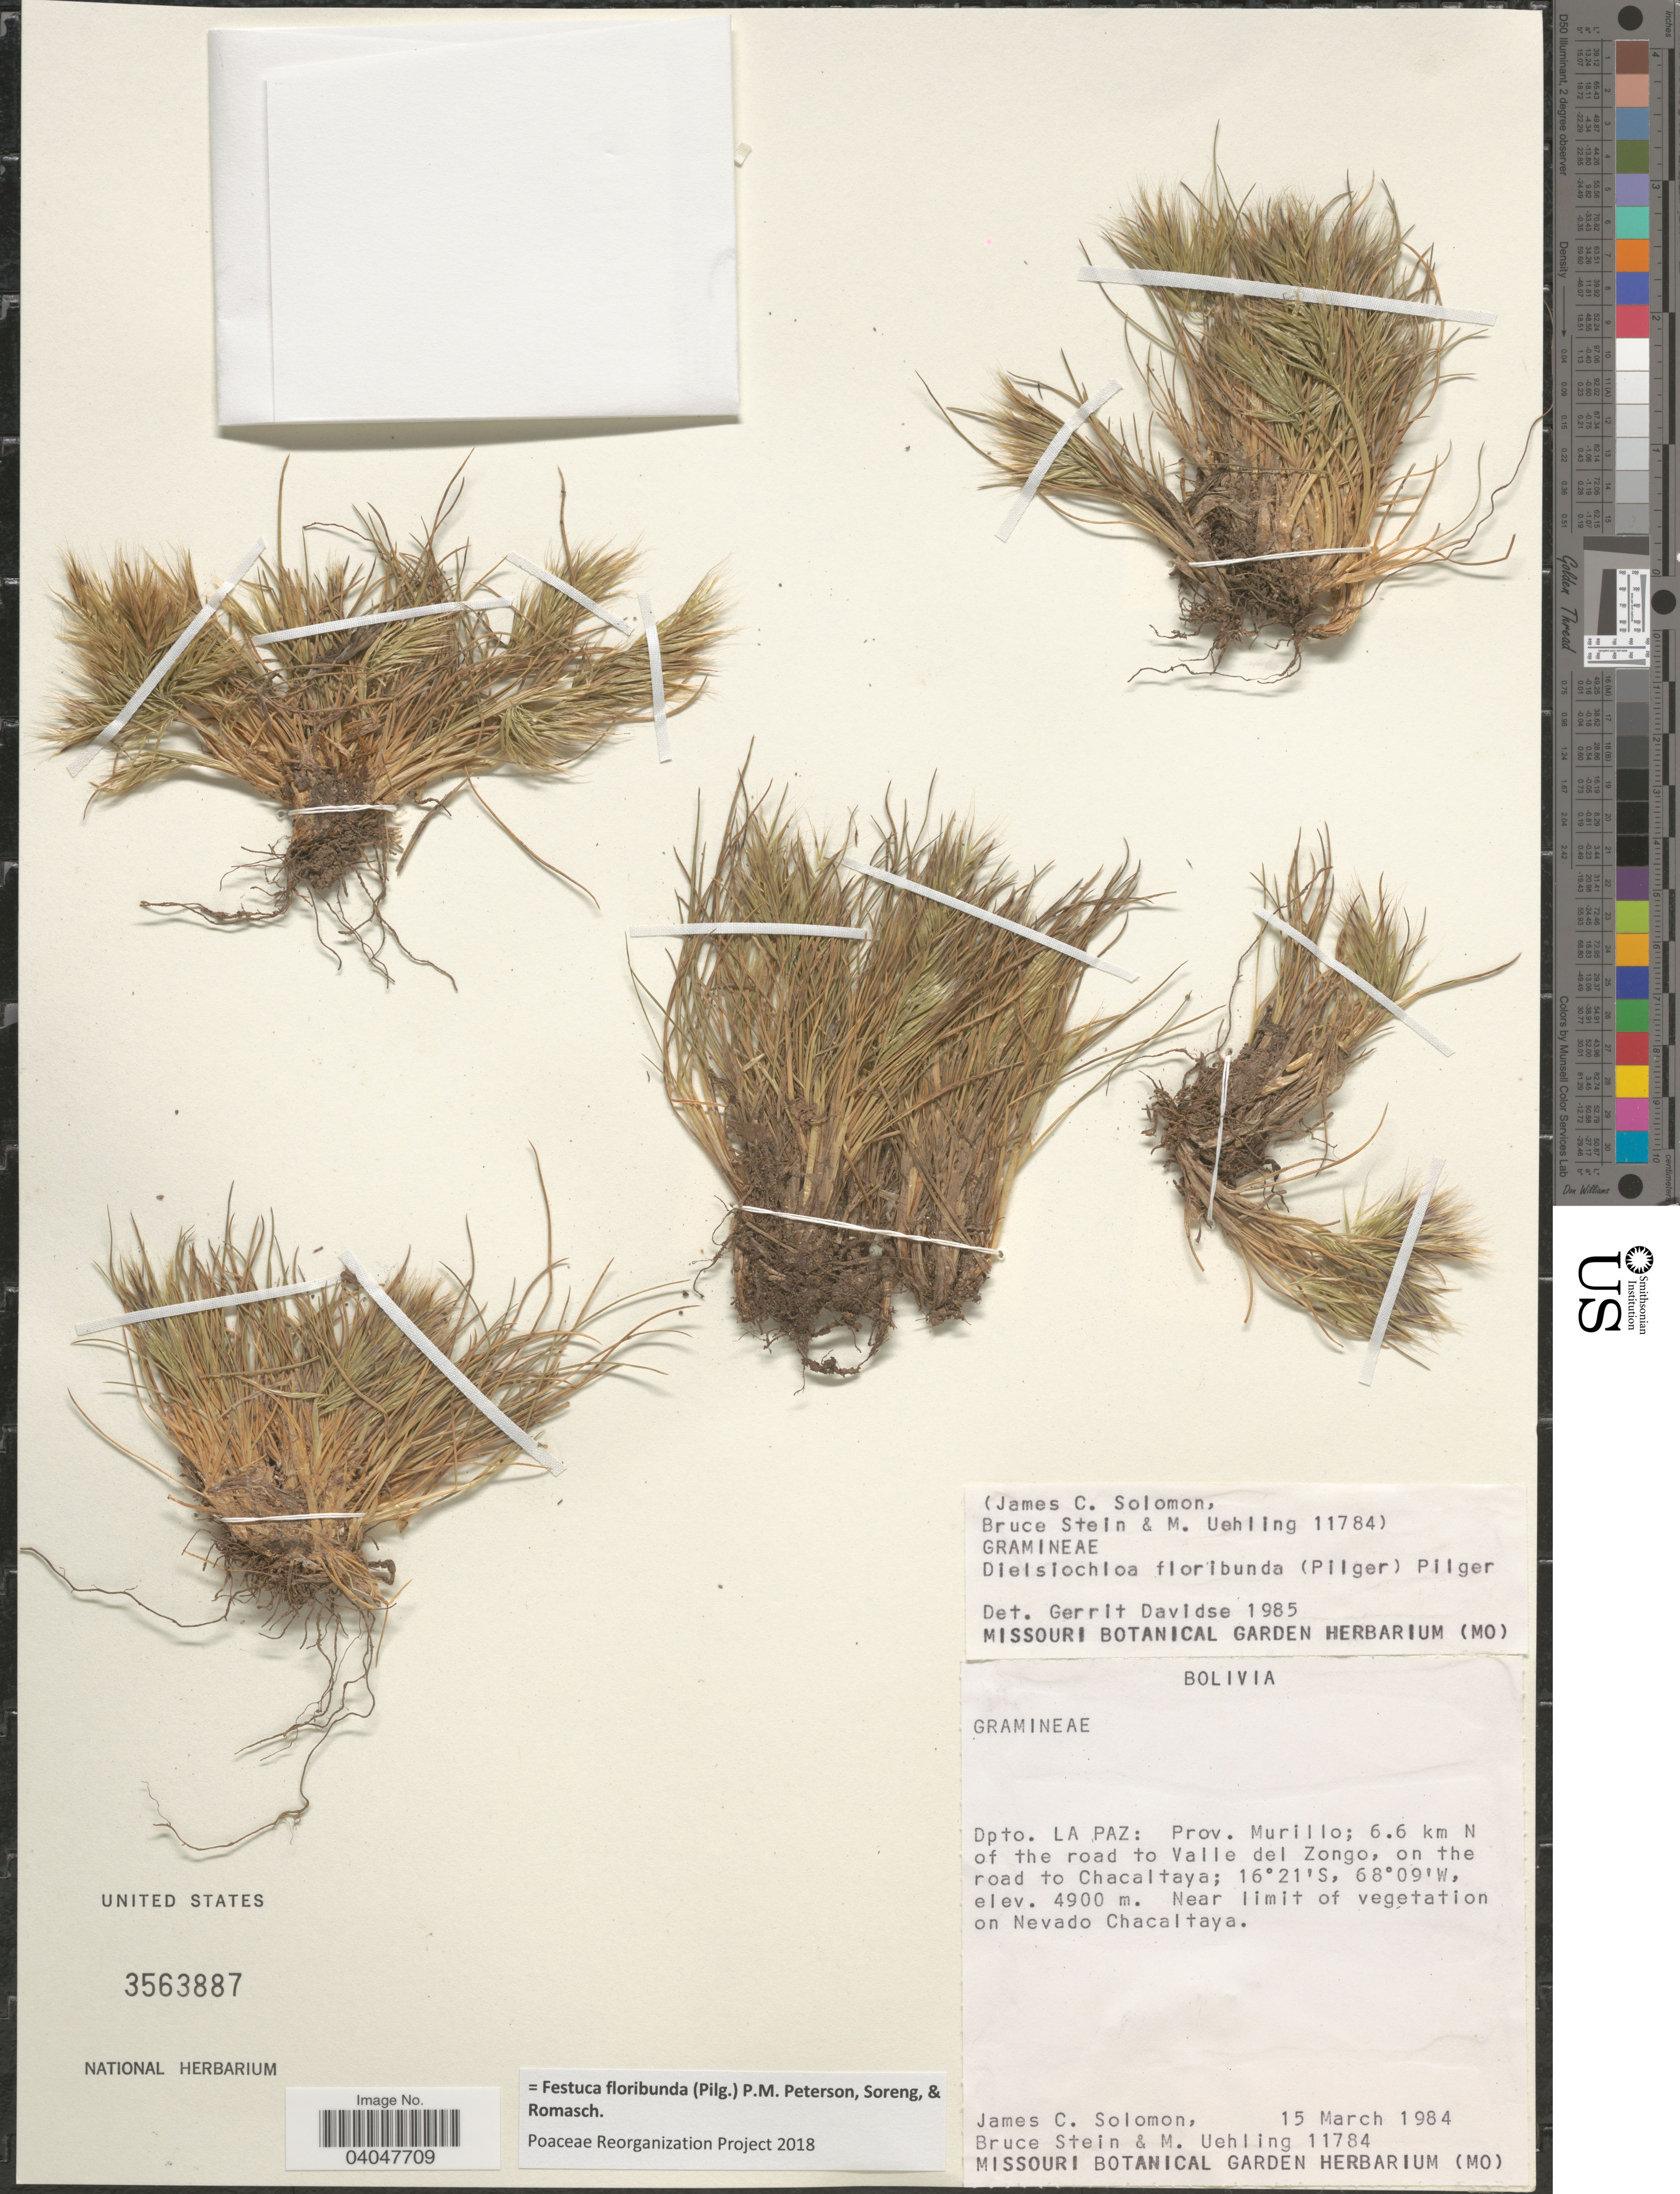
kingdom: Plantae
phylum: Tracheophyta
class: Liliopsida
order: Poales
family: Poaceae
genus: Festuca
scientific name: Festuca floribunda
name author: (Pilg.) P.M. Peterson et al.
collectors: J. C. Solomon, B. A. Stein & M. Uehling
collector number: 11784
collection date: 1984-03-15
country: Bolivia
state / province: La Paz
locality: Dpto. La Paz: Prov. Murillo; 6.6 km N of the road to Valle del Zongo, on the road to Chacaltaya. Near limit of vegetation on Nevado Chacaltaya.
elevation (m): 4900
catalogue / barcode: US 3563887